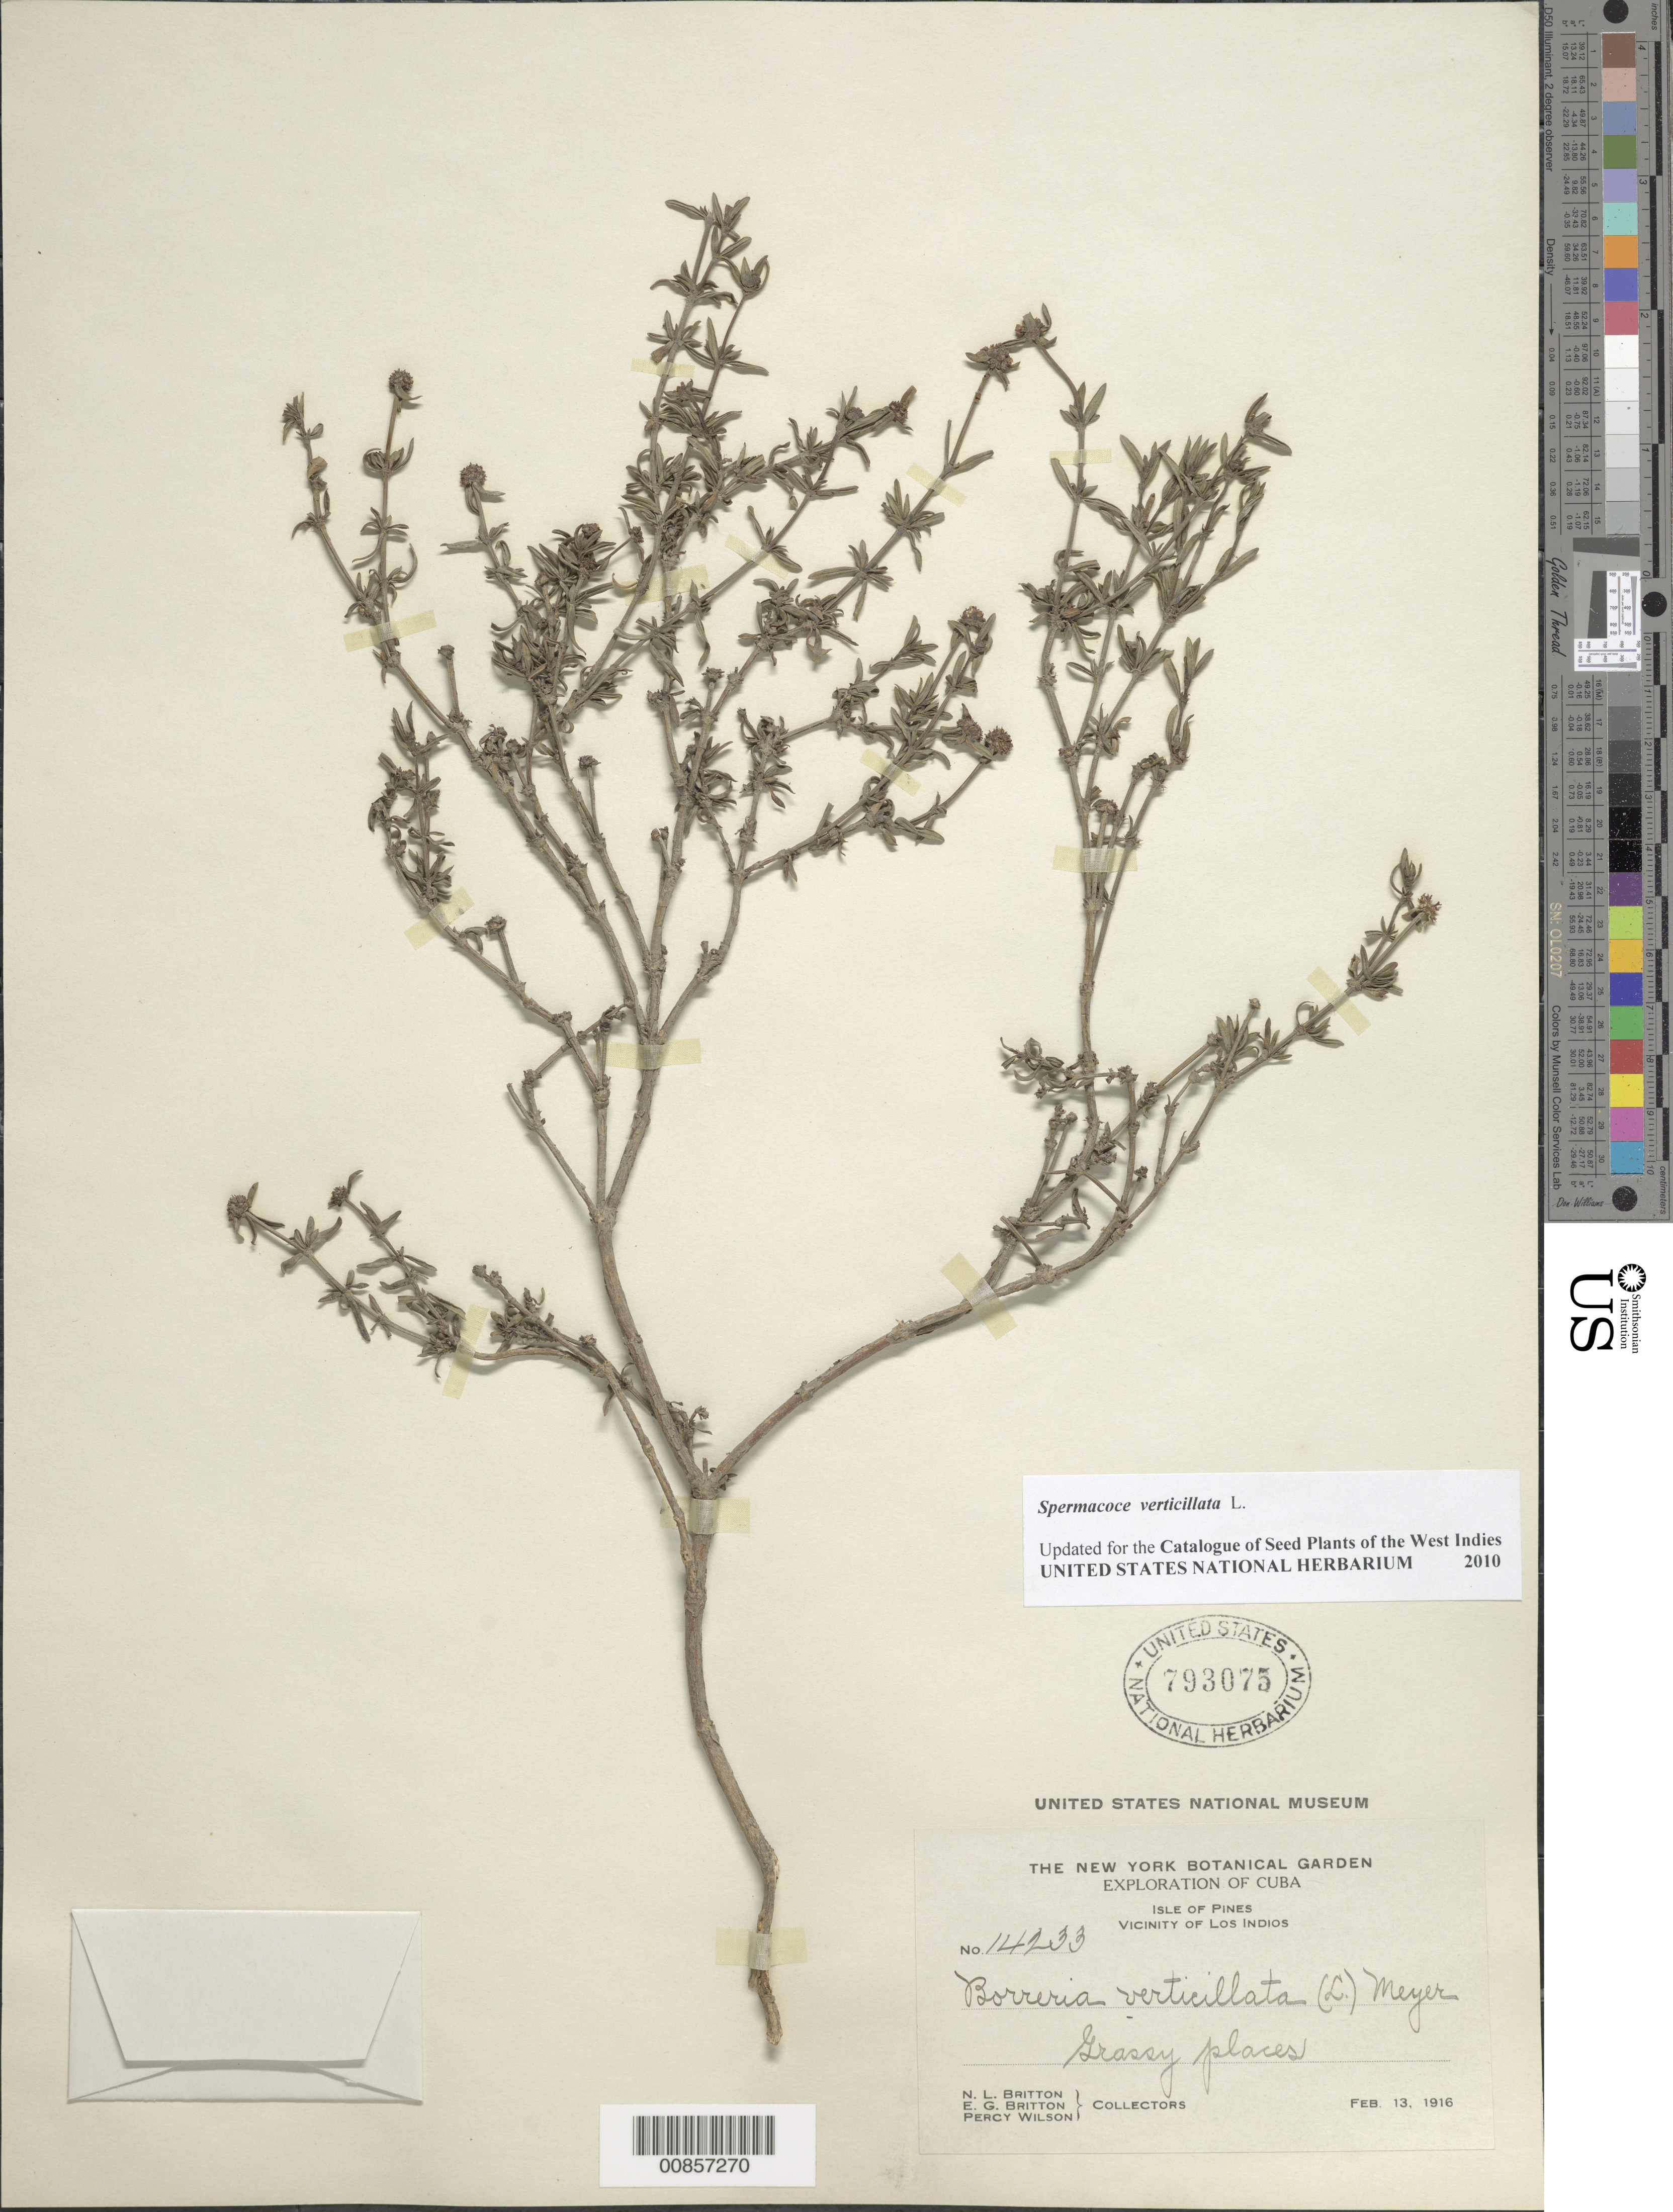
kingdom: Plantae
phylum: Tracheophyta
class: Magnoliopsida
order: Gentianales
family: Rubiaceae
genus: Spermacoce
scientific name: Spermacoce verticillata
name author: L.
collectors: N. Britton, E. G. Britton & P. Wilson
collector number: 14233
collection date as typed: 13 Feb 1916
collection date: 1916-02-13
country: Cuba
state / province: Isla de La Juventud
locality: Vicinity of Los Indios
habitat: Grassy places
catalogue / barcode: US 793075